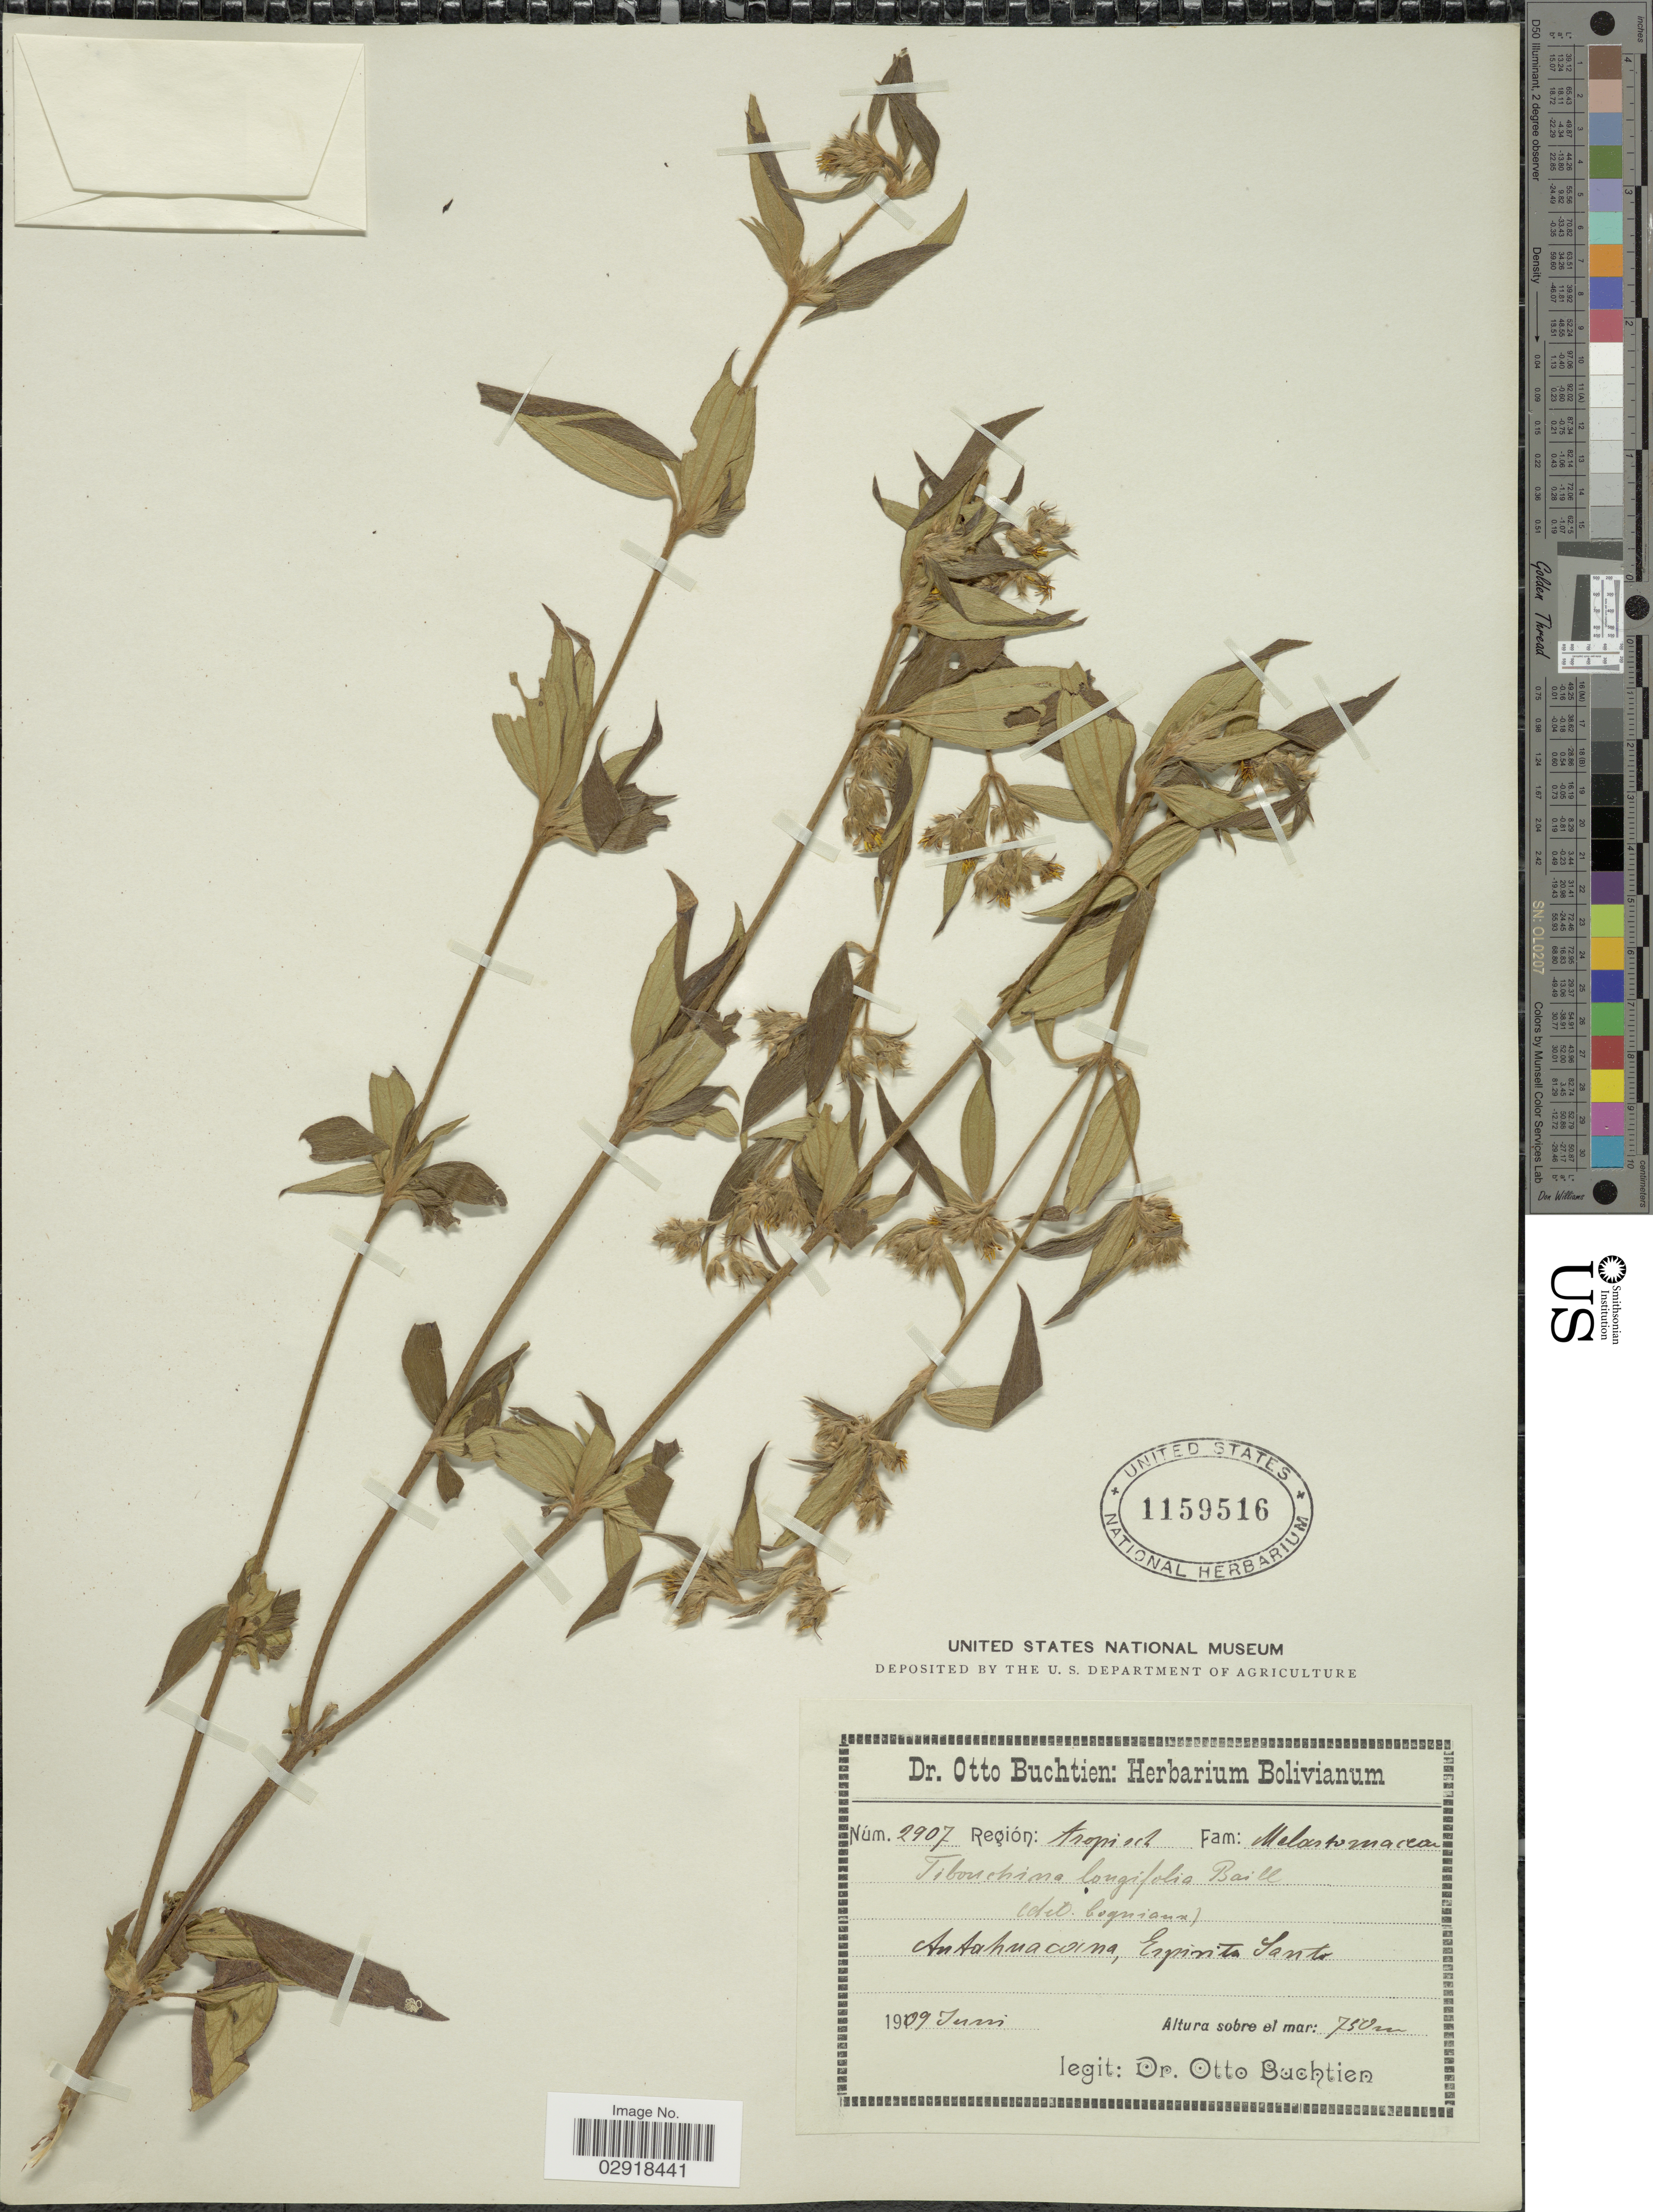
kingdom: Plantae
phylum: Tracheophyta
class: Magnoliopsida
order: Myrtales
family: Melastomataceae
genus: Chaetogastra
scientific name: Chaetogastra longifolia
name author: (Vahl) DC.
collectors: O. Buchtien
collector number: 2907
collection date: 1909-06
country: Bolivia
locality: Región: tropisch. Espiritu Santo. Antahuacaina.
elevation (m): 750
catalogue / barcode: US 1159516